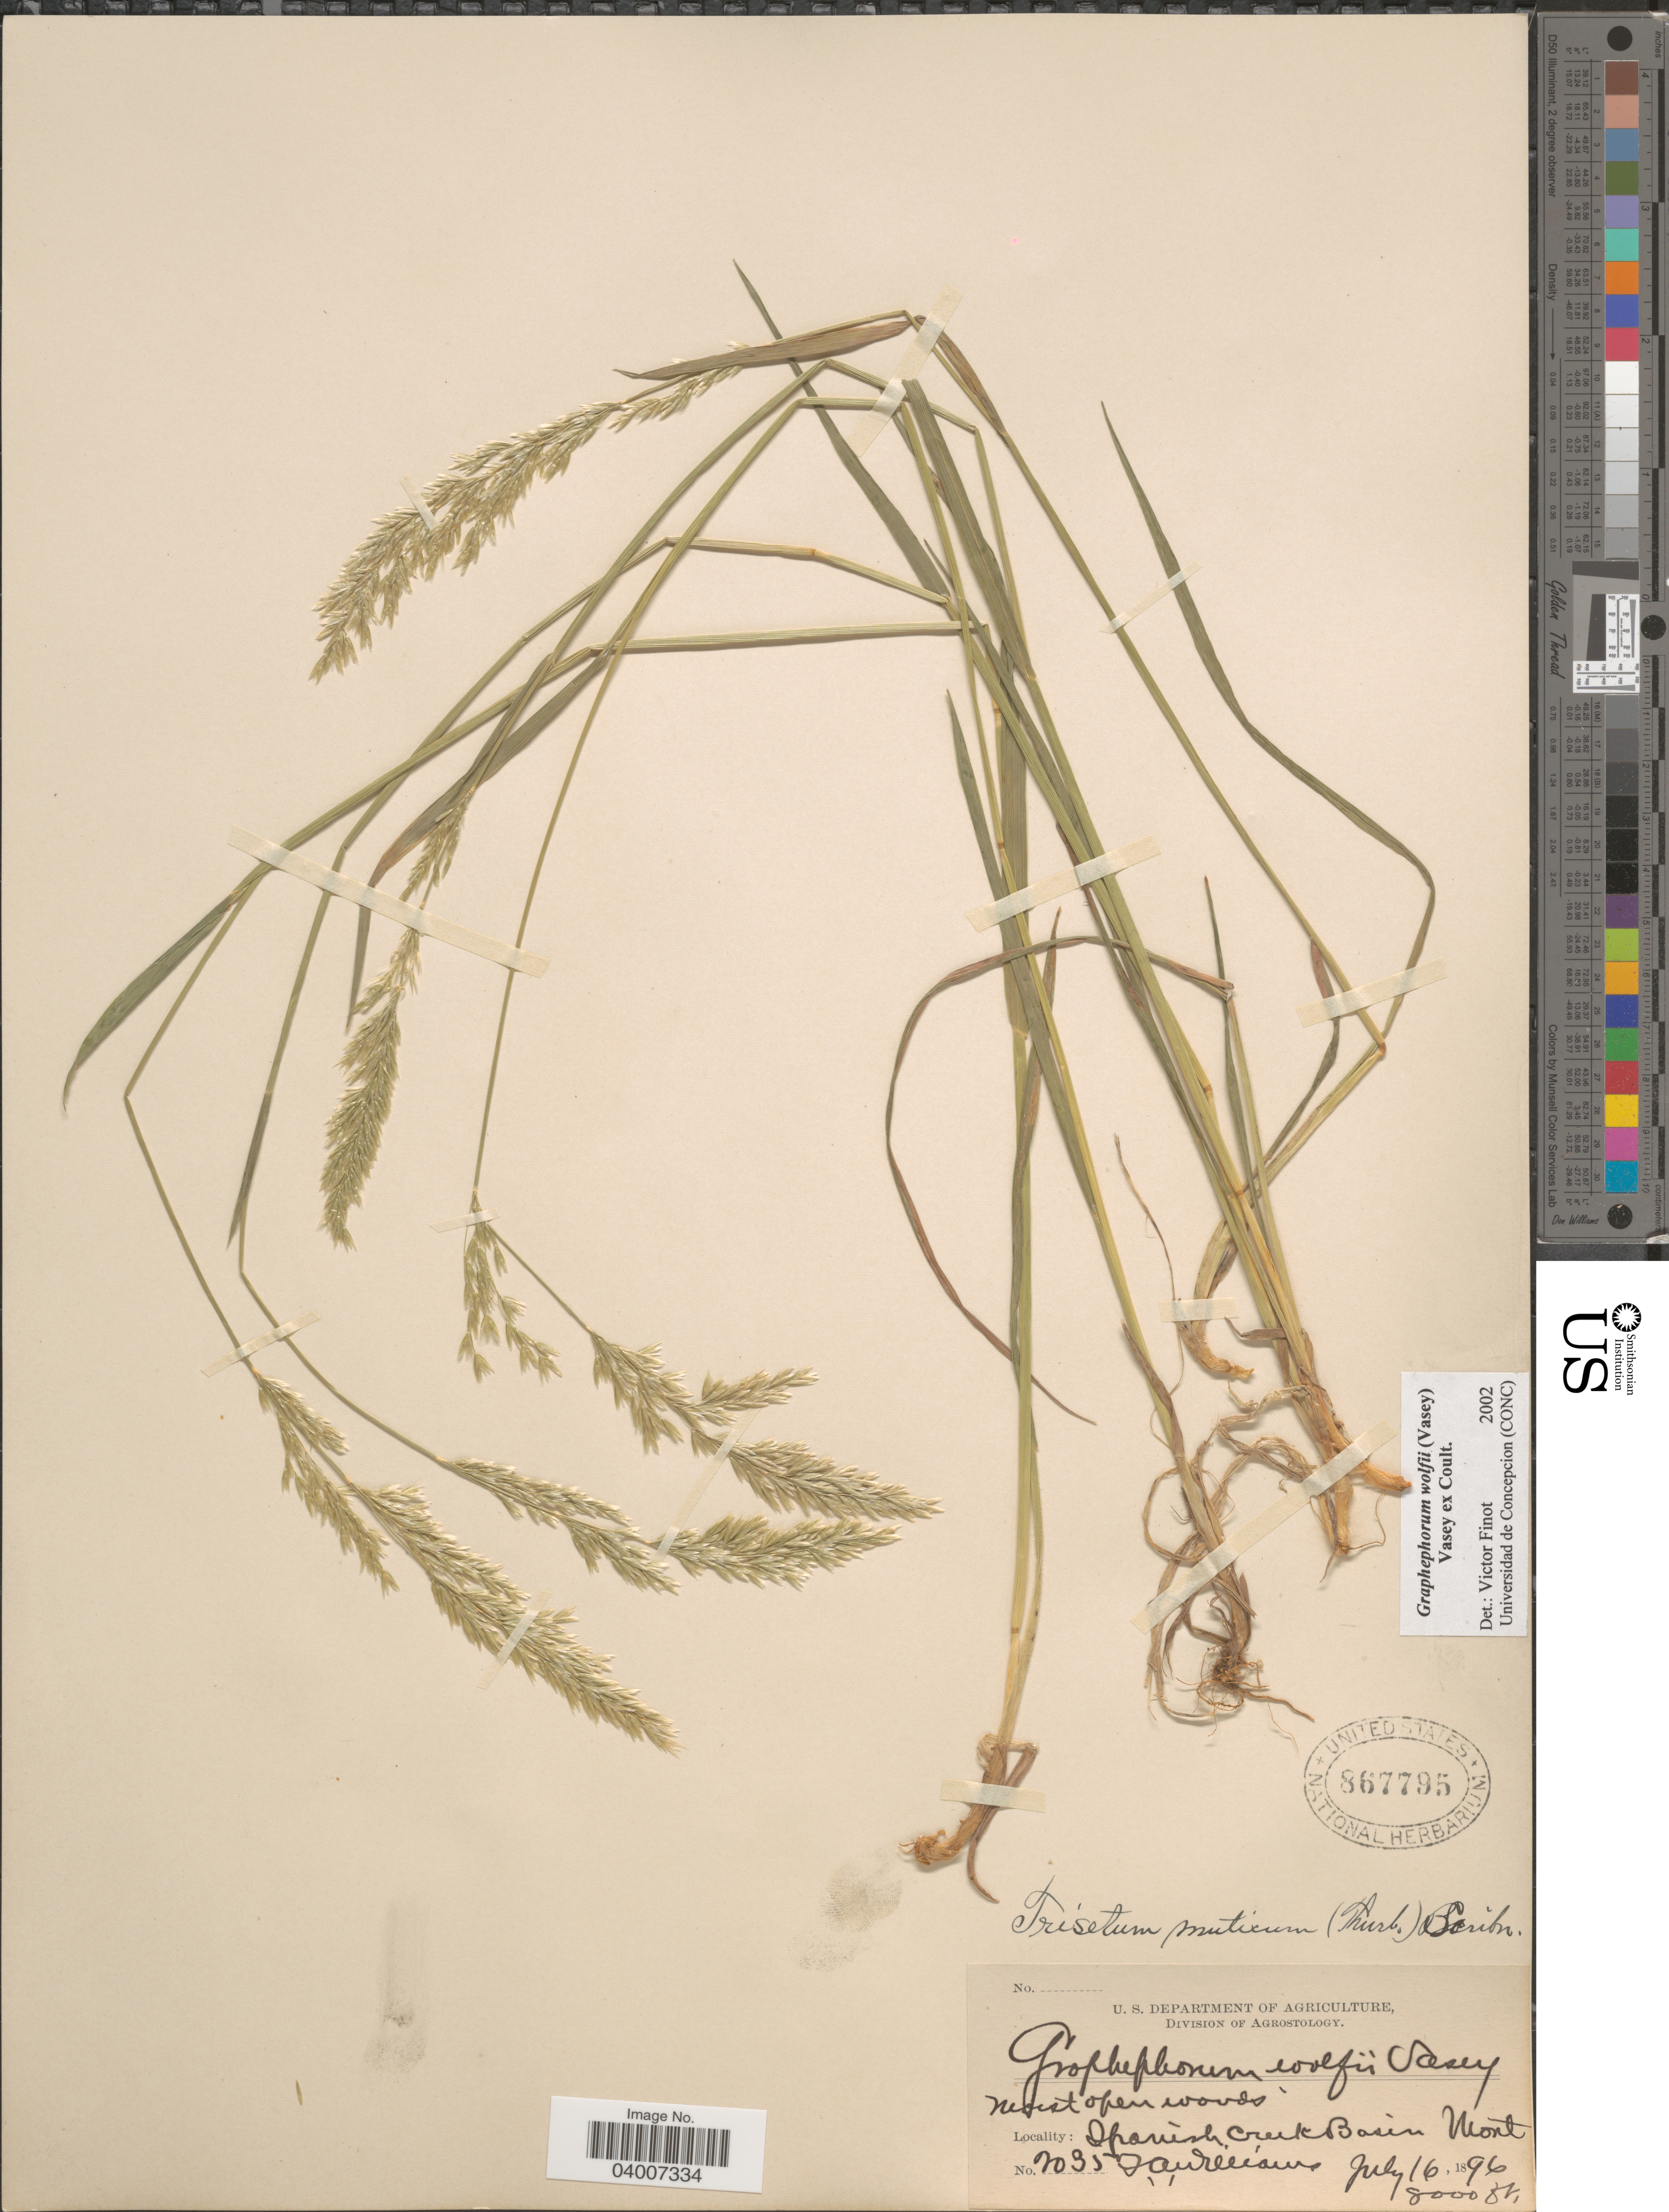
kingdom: Plantae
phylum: Tracheophyta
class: Liliopsida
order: Poales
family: Poaceae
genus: Graphephorum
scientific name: Graphephorum wolfii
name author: (E. Fourn.) Vasey ex Coult.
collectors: T. A. Williams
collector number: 35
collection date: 1896-07-16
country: United States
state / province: Montana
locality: Spanish Creek Basin.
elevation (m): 2438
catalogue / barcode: US 867795